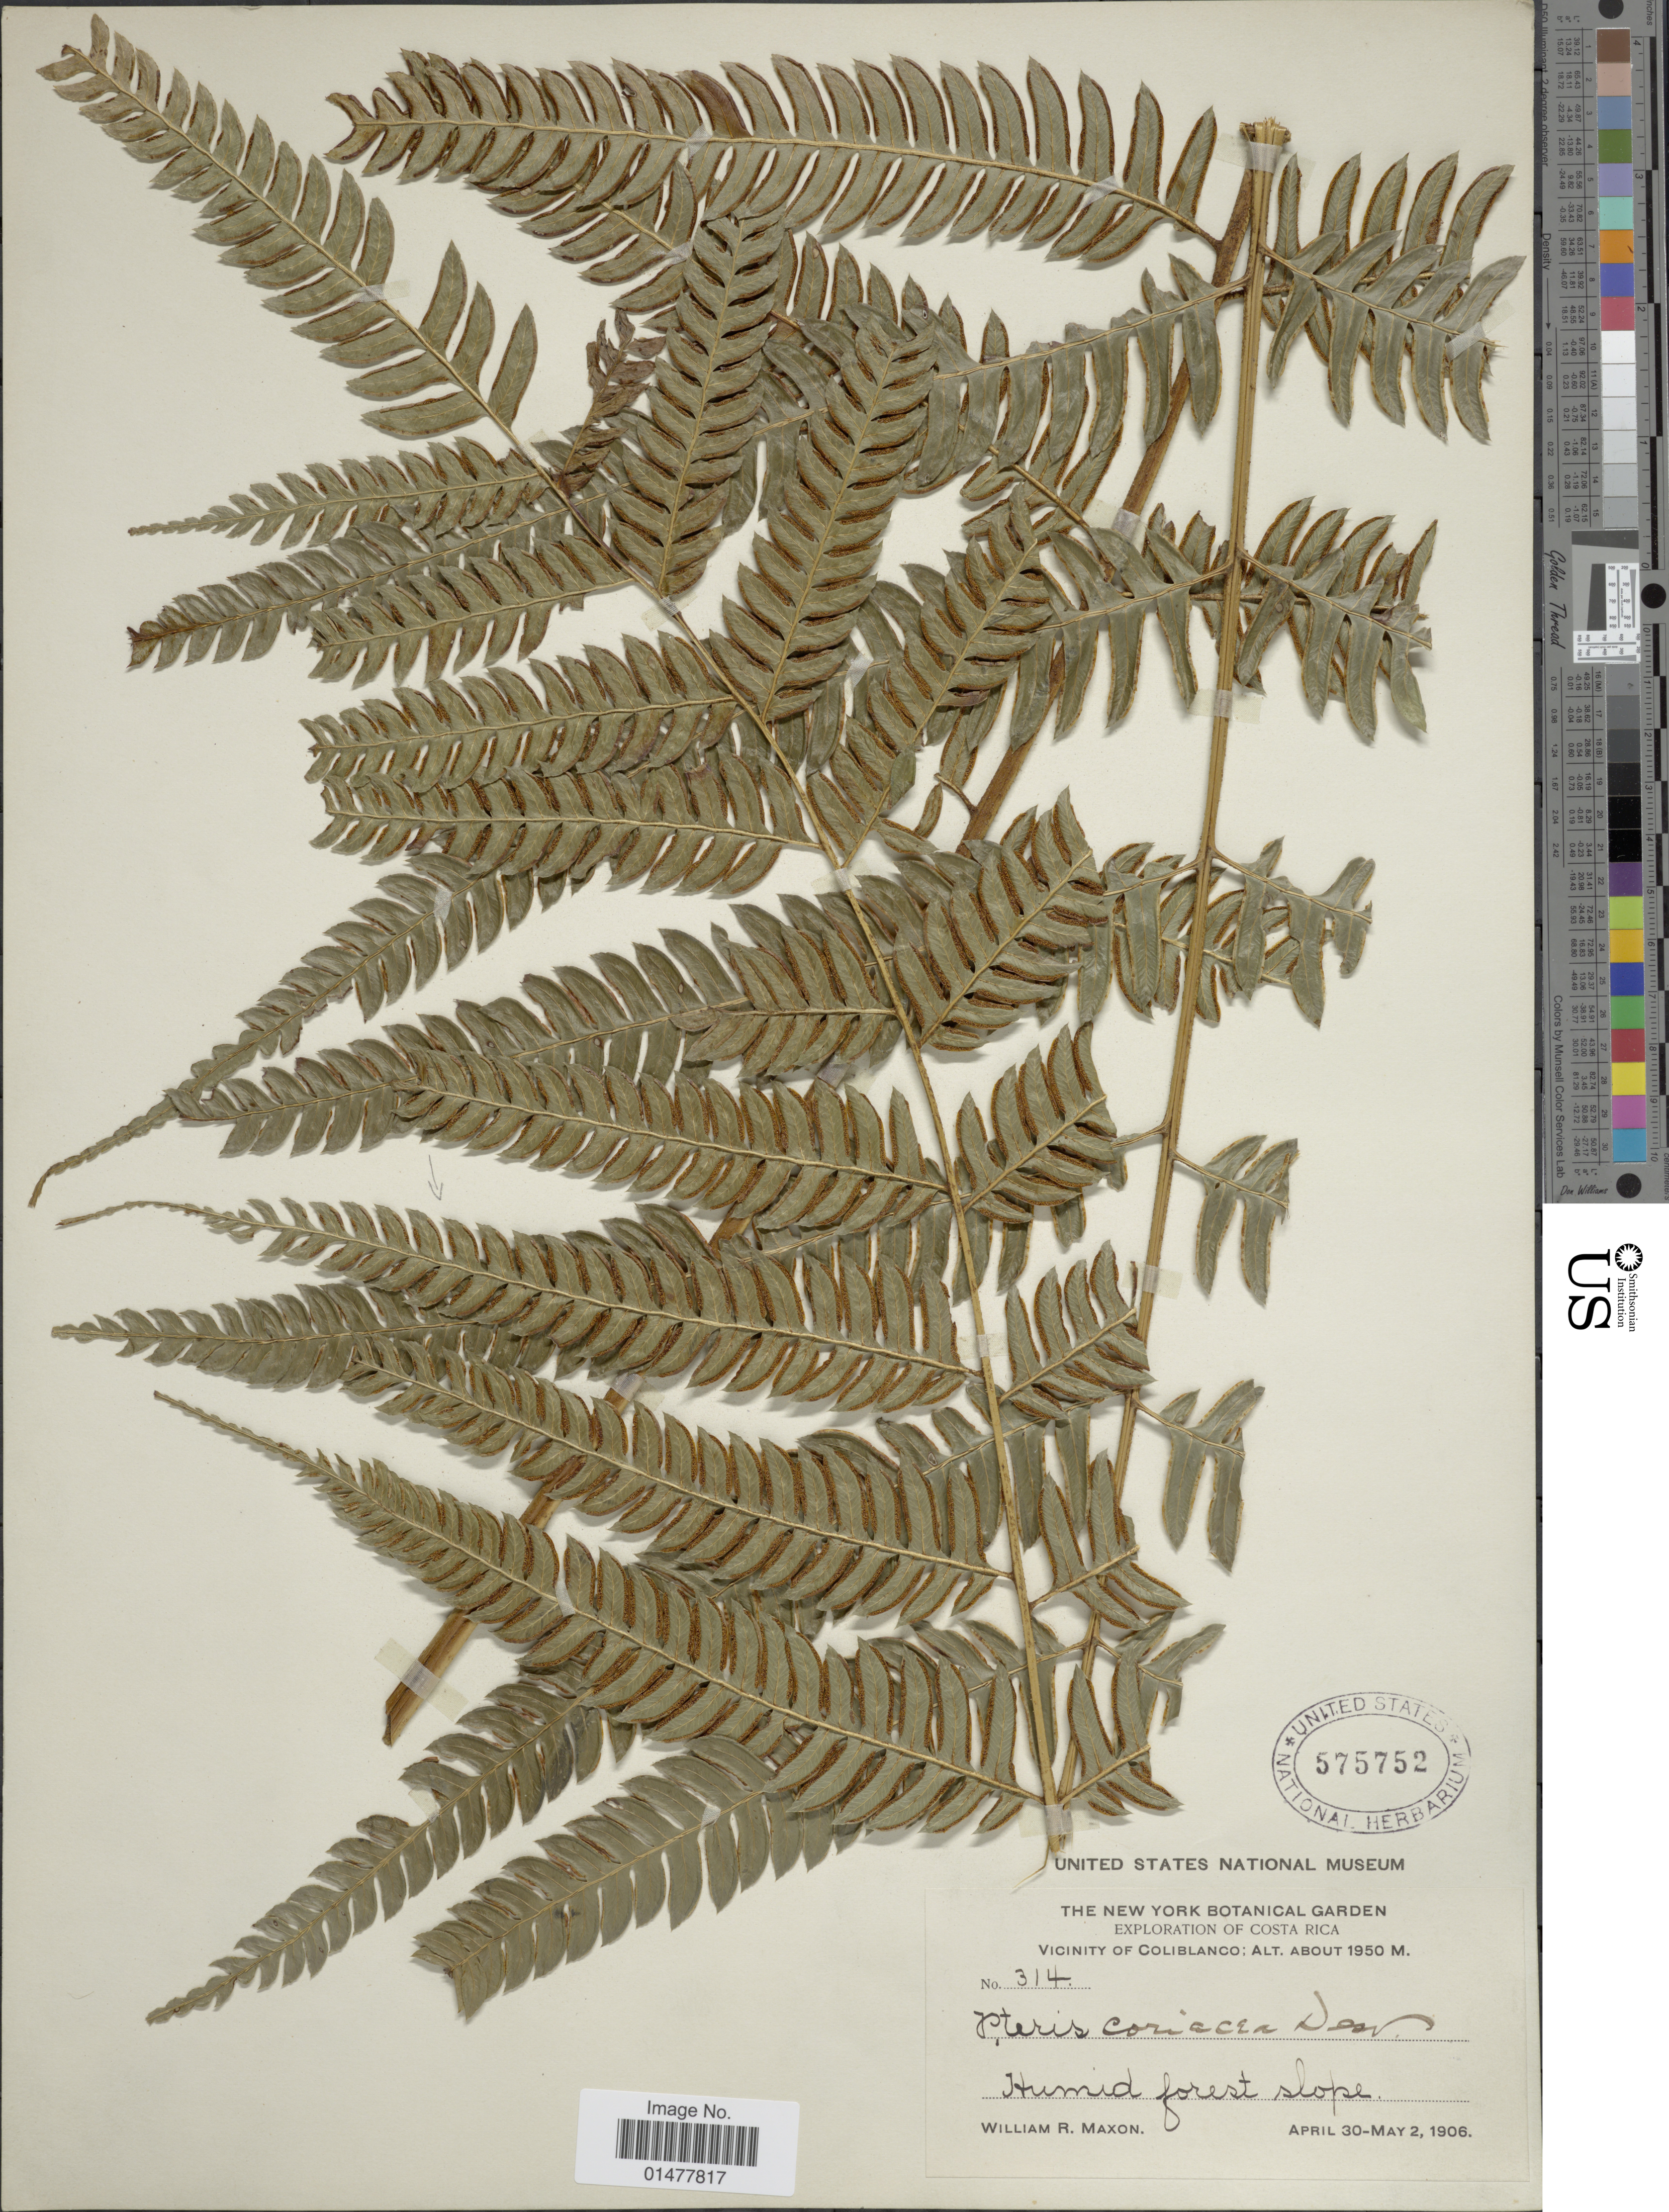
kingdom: Plantae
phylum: Tracheophyta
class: Polypodiopsida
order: Polypodiales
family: Pteridaceae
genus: Pteris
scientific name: Pteris muricata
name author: Rosenst.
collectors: W. R. Maxon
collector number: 314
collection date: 1906-04-30/1906-05-02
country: Costa Rica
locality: Vicinity of Coliblanco.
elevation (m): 1950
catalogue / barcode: US 575752